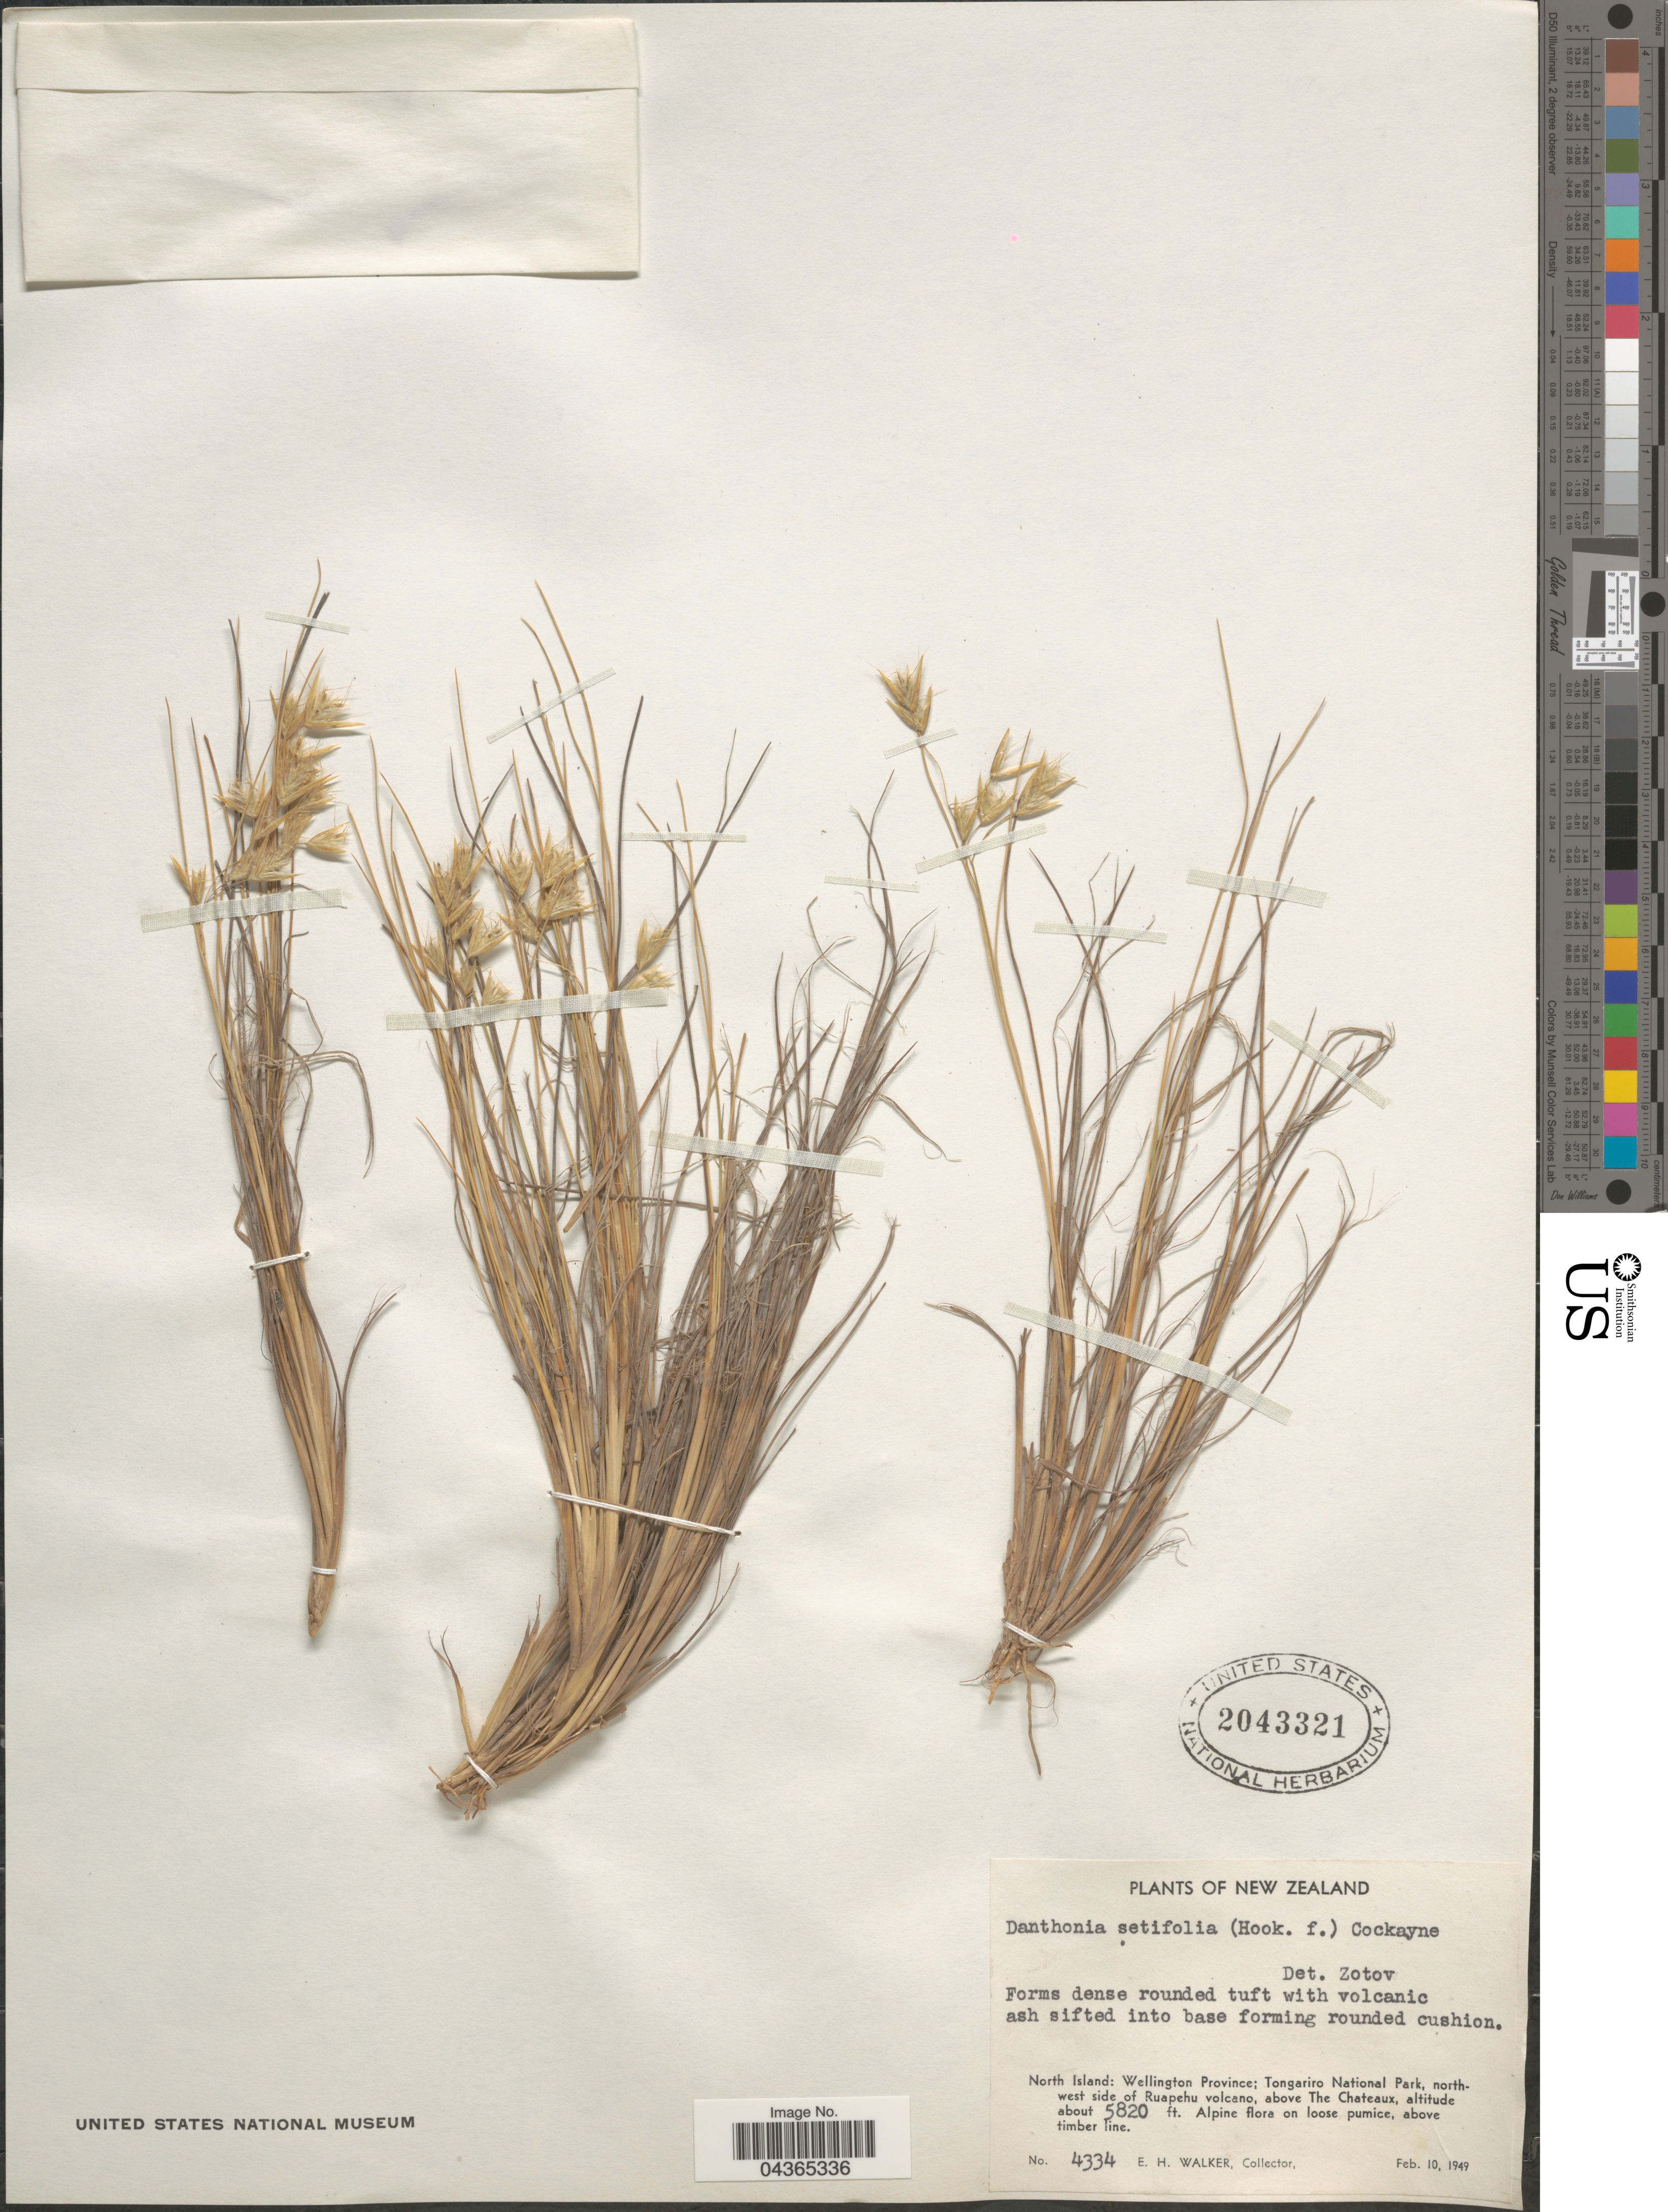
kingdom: Plantae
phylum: Tracheophyta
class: Liliopsida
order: Poales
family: Poaceae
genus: Rytidosperma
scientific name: Rytidosperma setifolium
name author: (Hook. f.) Connor & Edgar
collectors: E. H. Walker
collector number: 4334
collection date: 1949-02-10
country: New Zealand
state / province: Wellington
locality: North Island: Tongariro National Park, north-west side of Ruapehu volcano, above The Chateaux.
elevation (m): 1774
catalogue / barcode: US 2043321